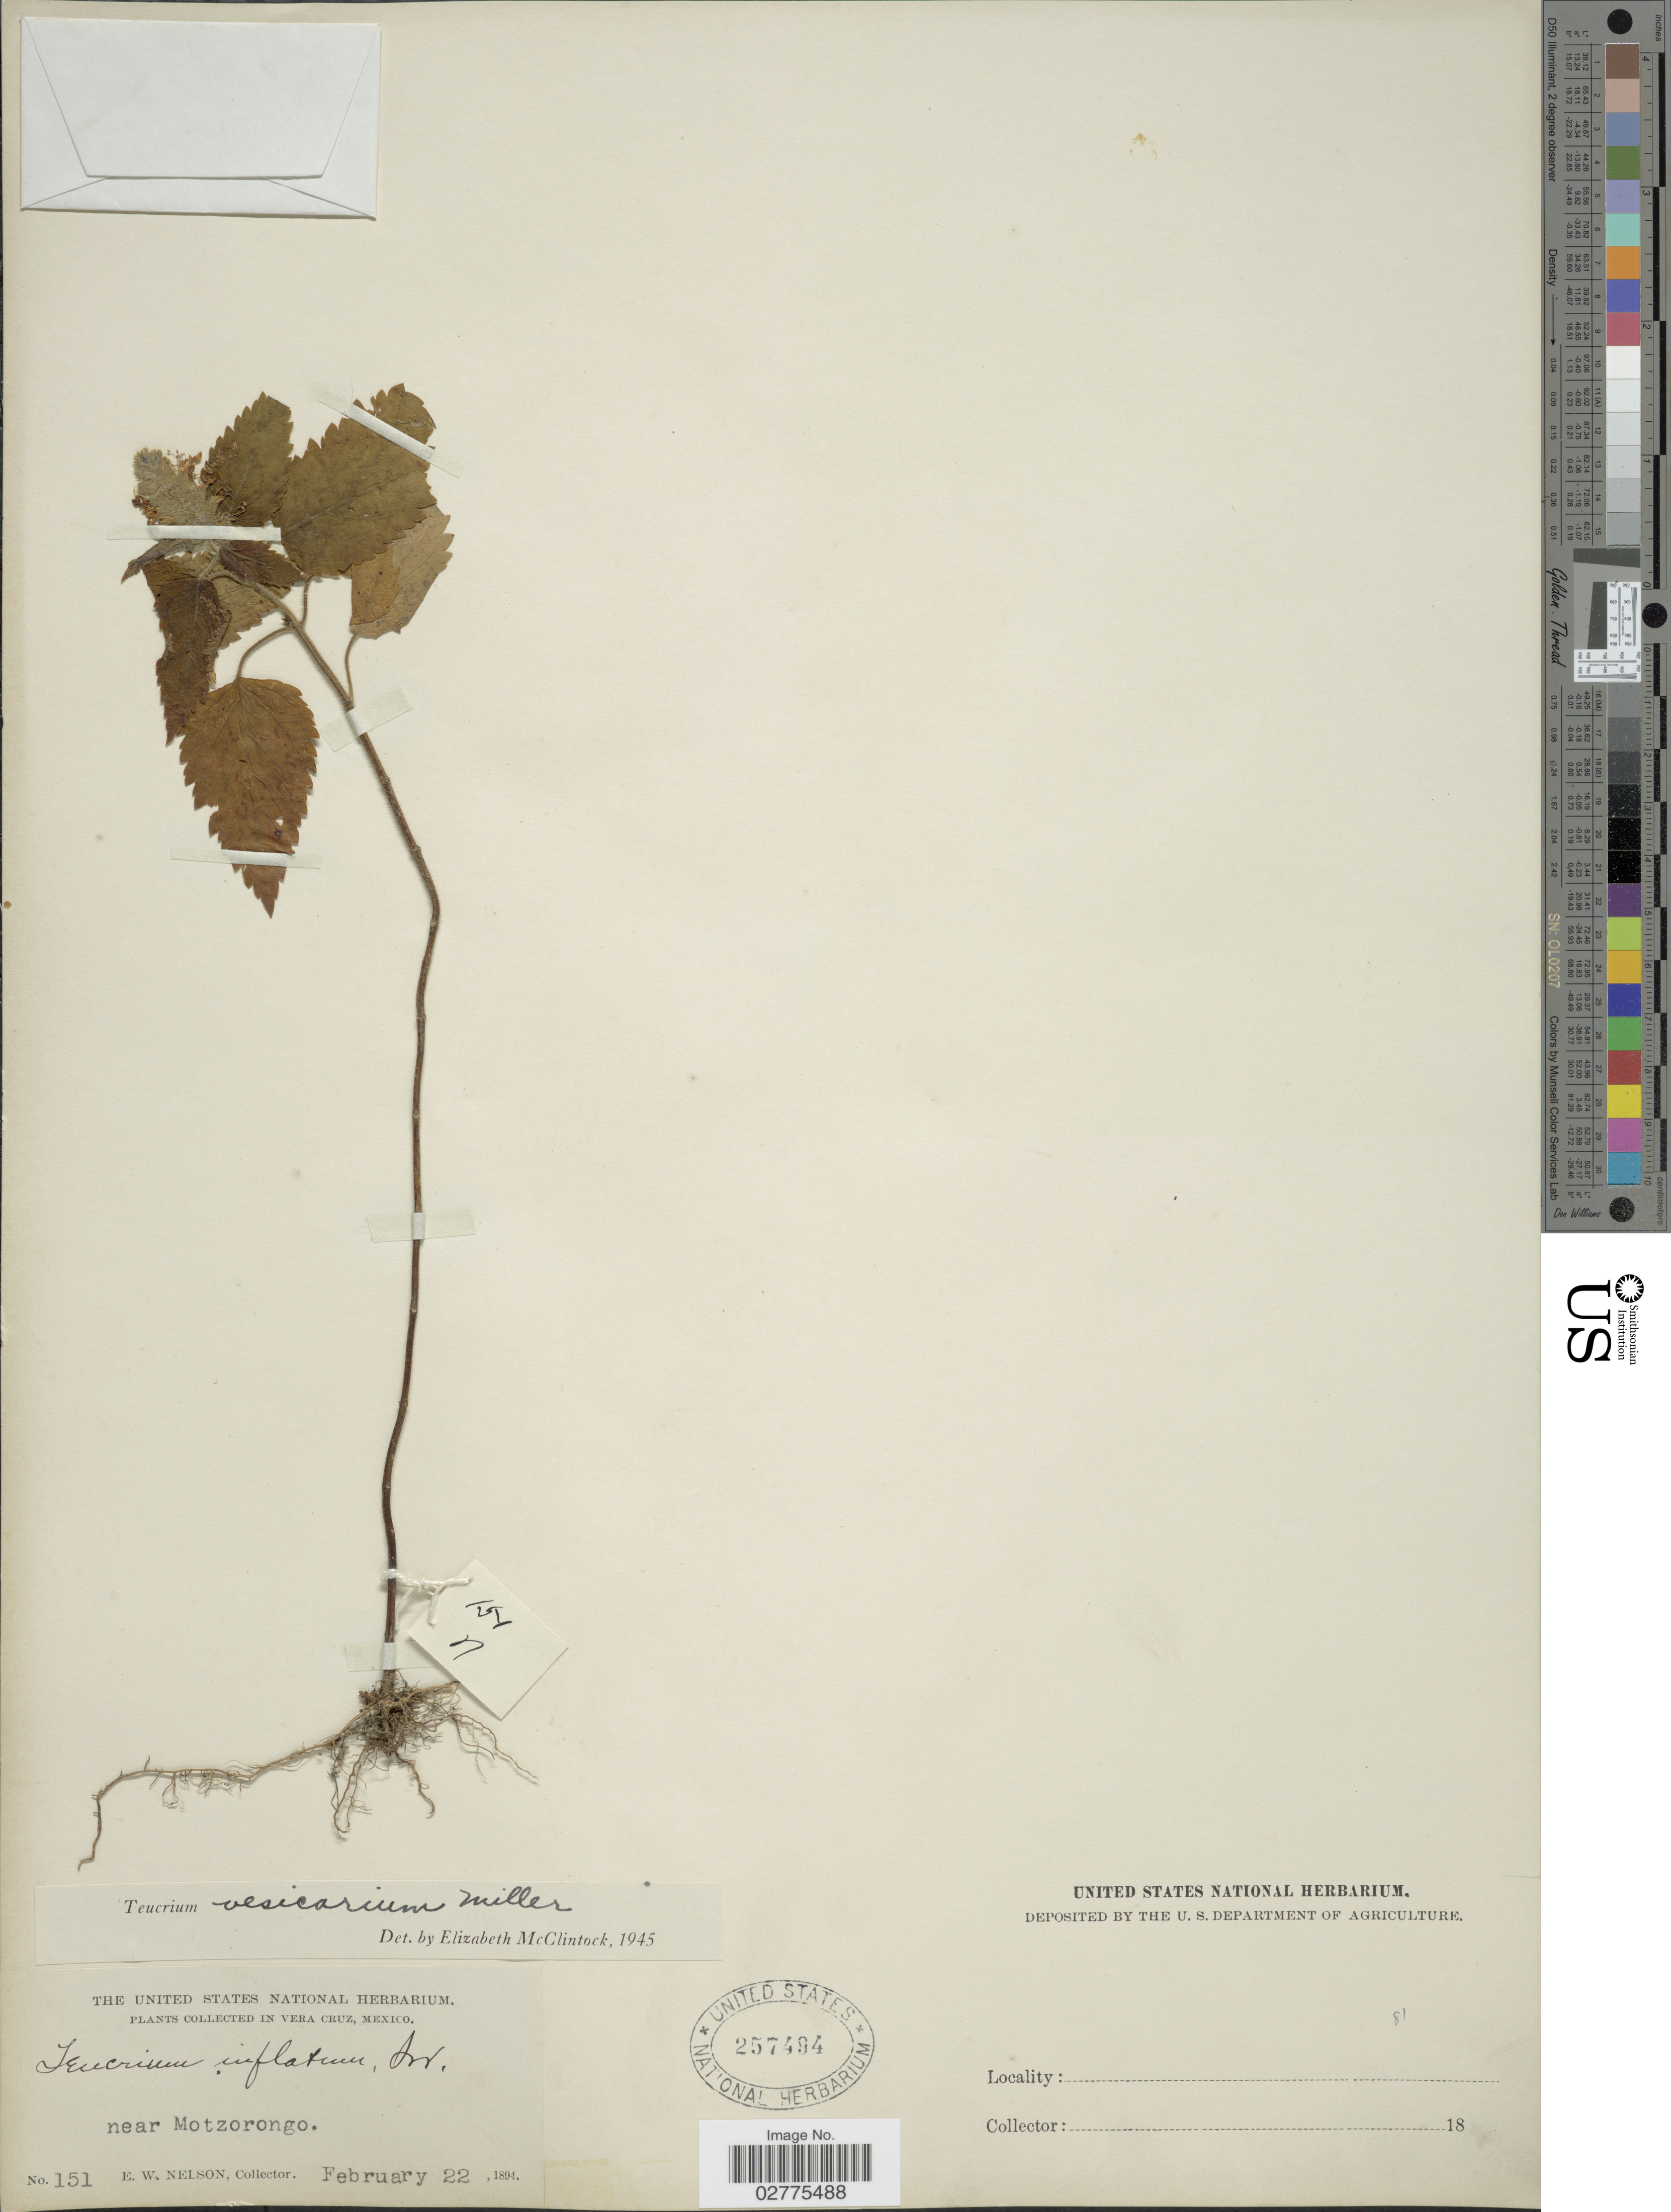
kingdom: Plantae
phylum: Tracheophyta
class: Magnoliopsida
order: Lamiales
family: Lamiaceae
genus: Teucrium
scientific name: Teucrium vesicarium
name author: Mill.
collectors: E. W. Nelson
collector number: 151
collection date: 1894-02-22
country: Mexico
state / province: Veracruz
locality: Near Motzorongo.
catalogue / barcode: US 257494